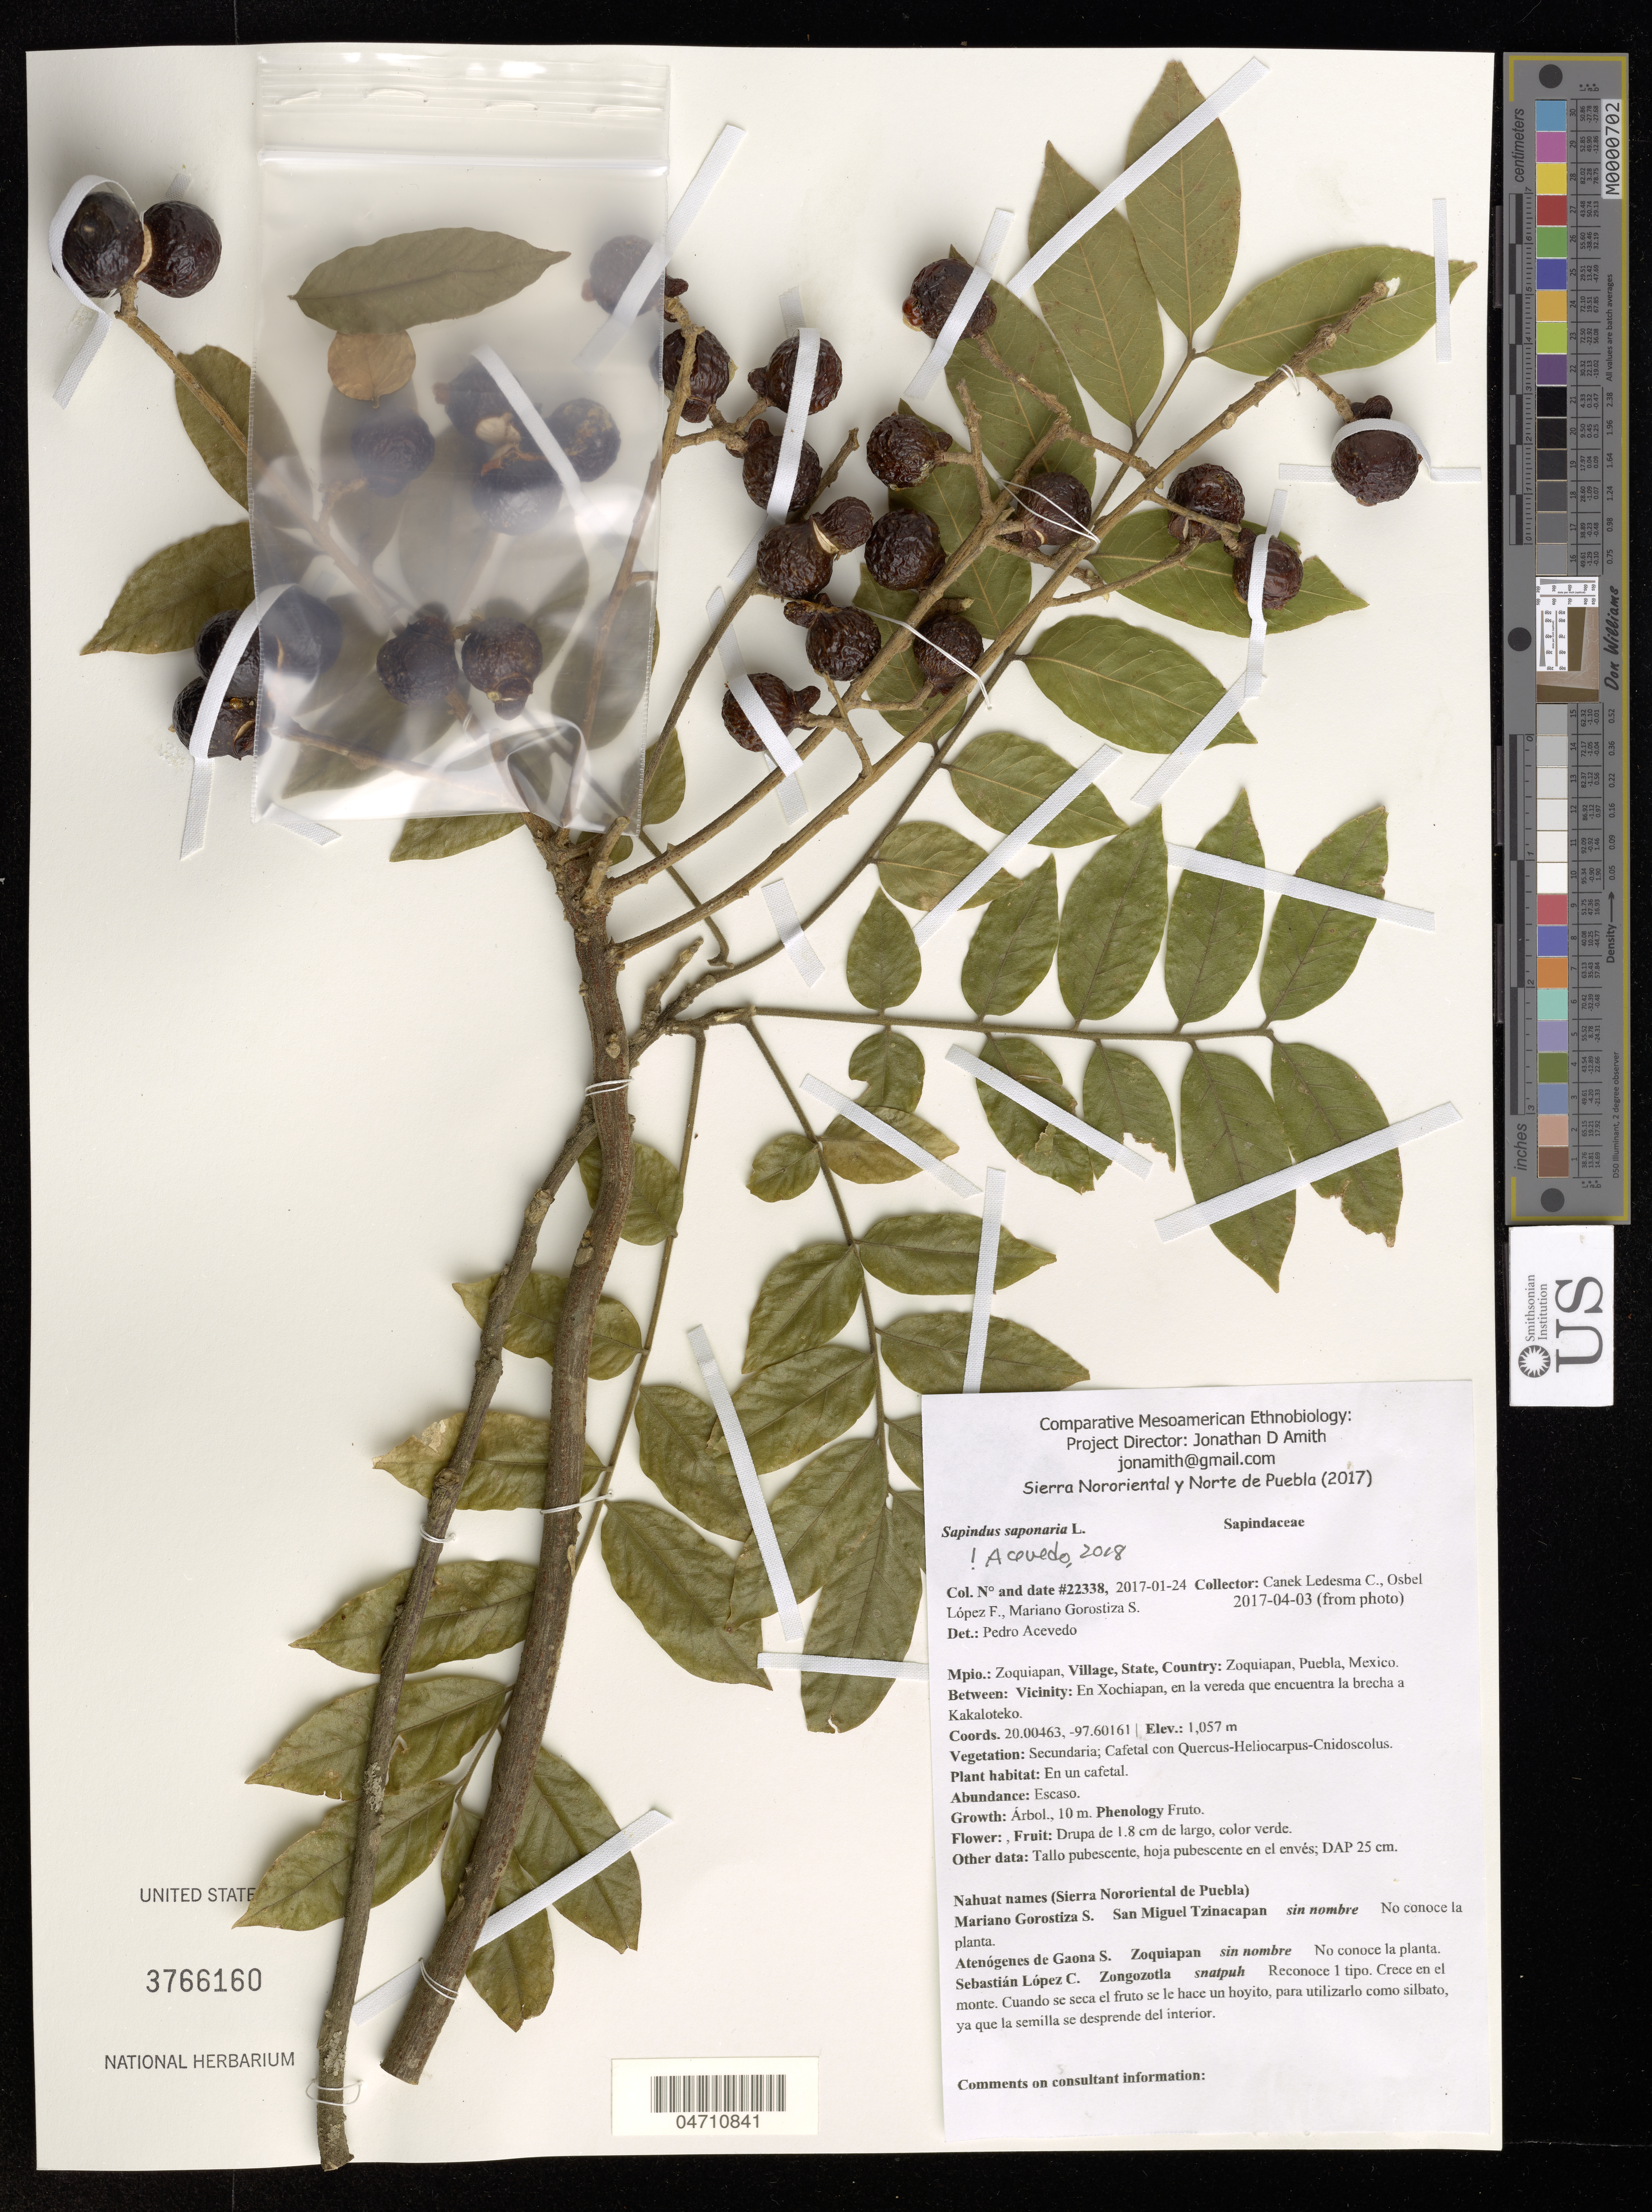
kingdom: Plantae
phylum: Tracheophyta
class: Magnoliopsida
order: Sapindales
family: Sapindaceae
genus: Sapindus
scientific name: Sapindus saponaria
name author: L.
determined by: Acevedo-Rodriguez, P., (US), Smithsonian Institution - National Museum of Natural History (UNITED STATES)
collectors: Canek Ledesma C., O. López & M. Gorostiza S.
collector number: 22338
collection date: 2017-01-24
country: Mexico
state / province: Puebla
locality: Mpio.: Zoquiapan, Village: Zoquiapan. Between: Vicinity: En Xochiapan, en la vereda que encuentra la brecha a Kakaloteko.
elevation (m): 1057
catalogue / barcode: US 3766160